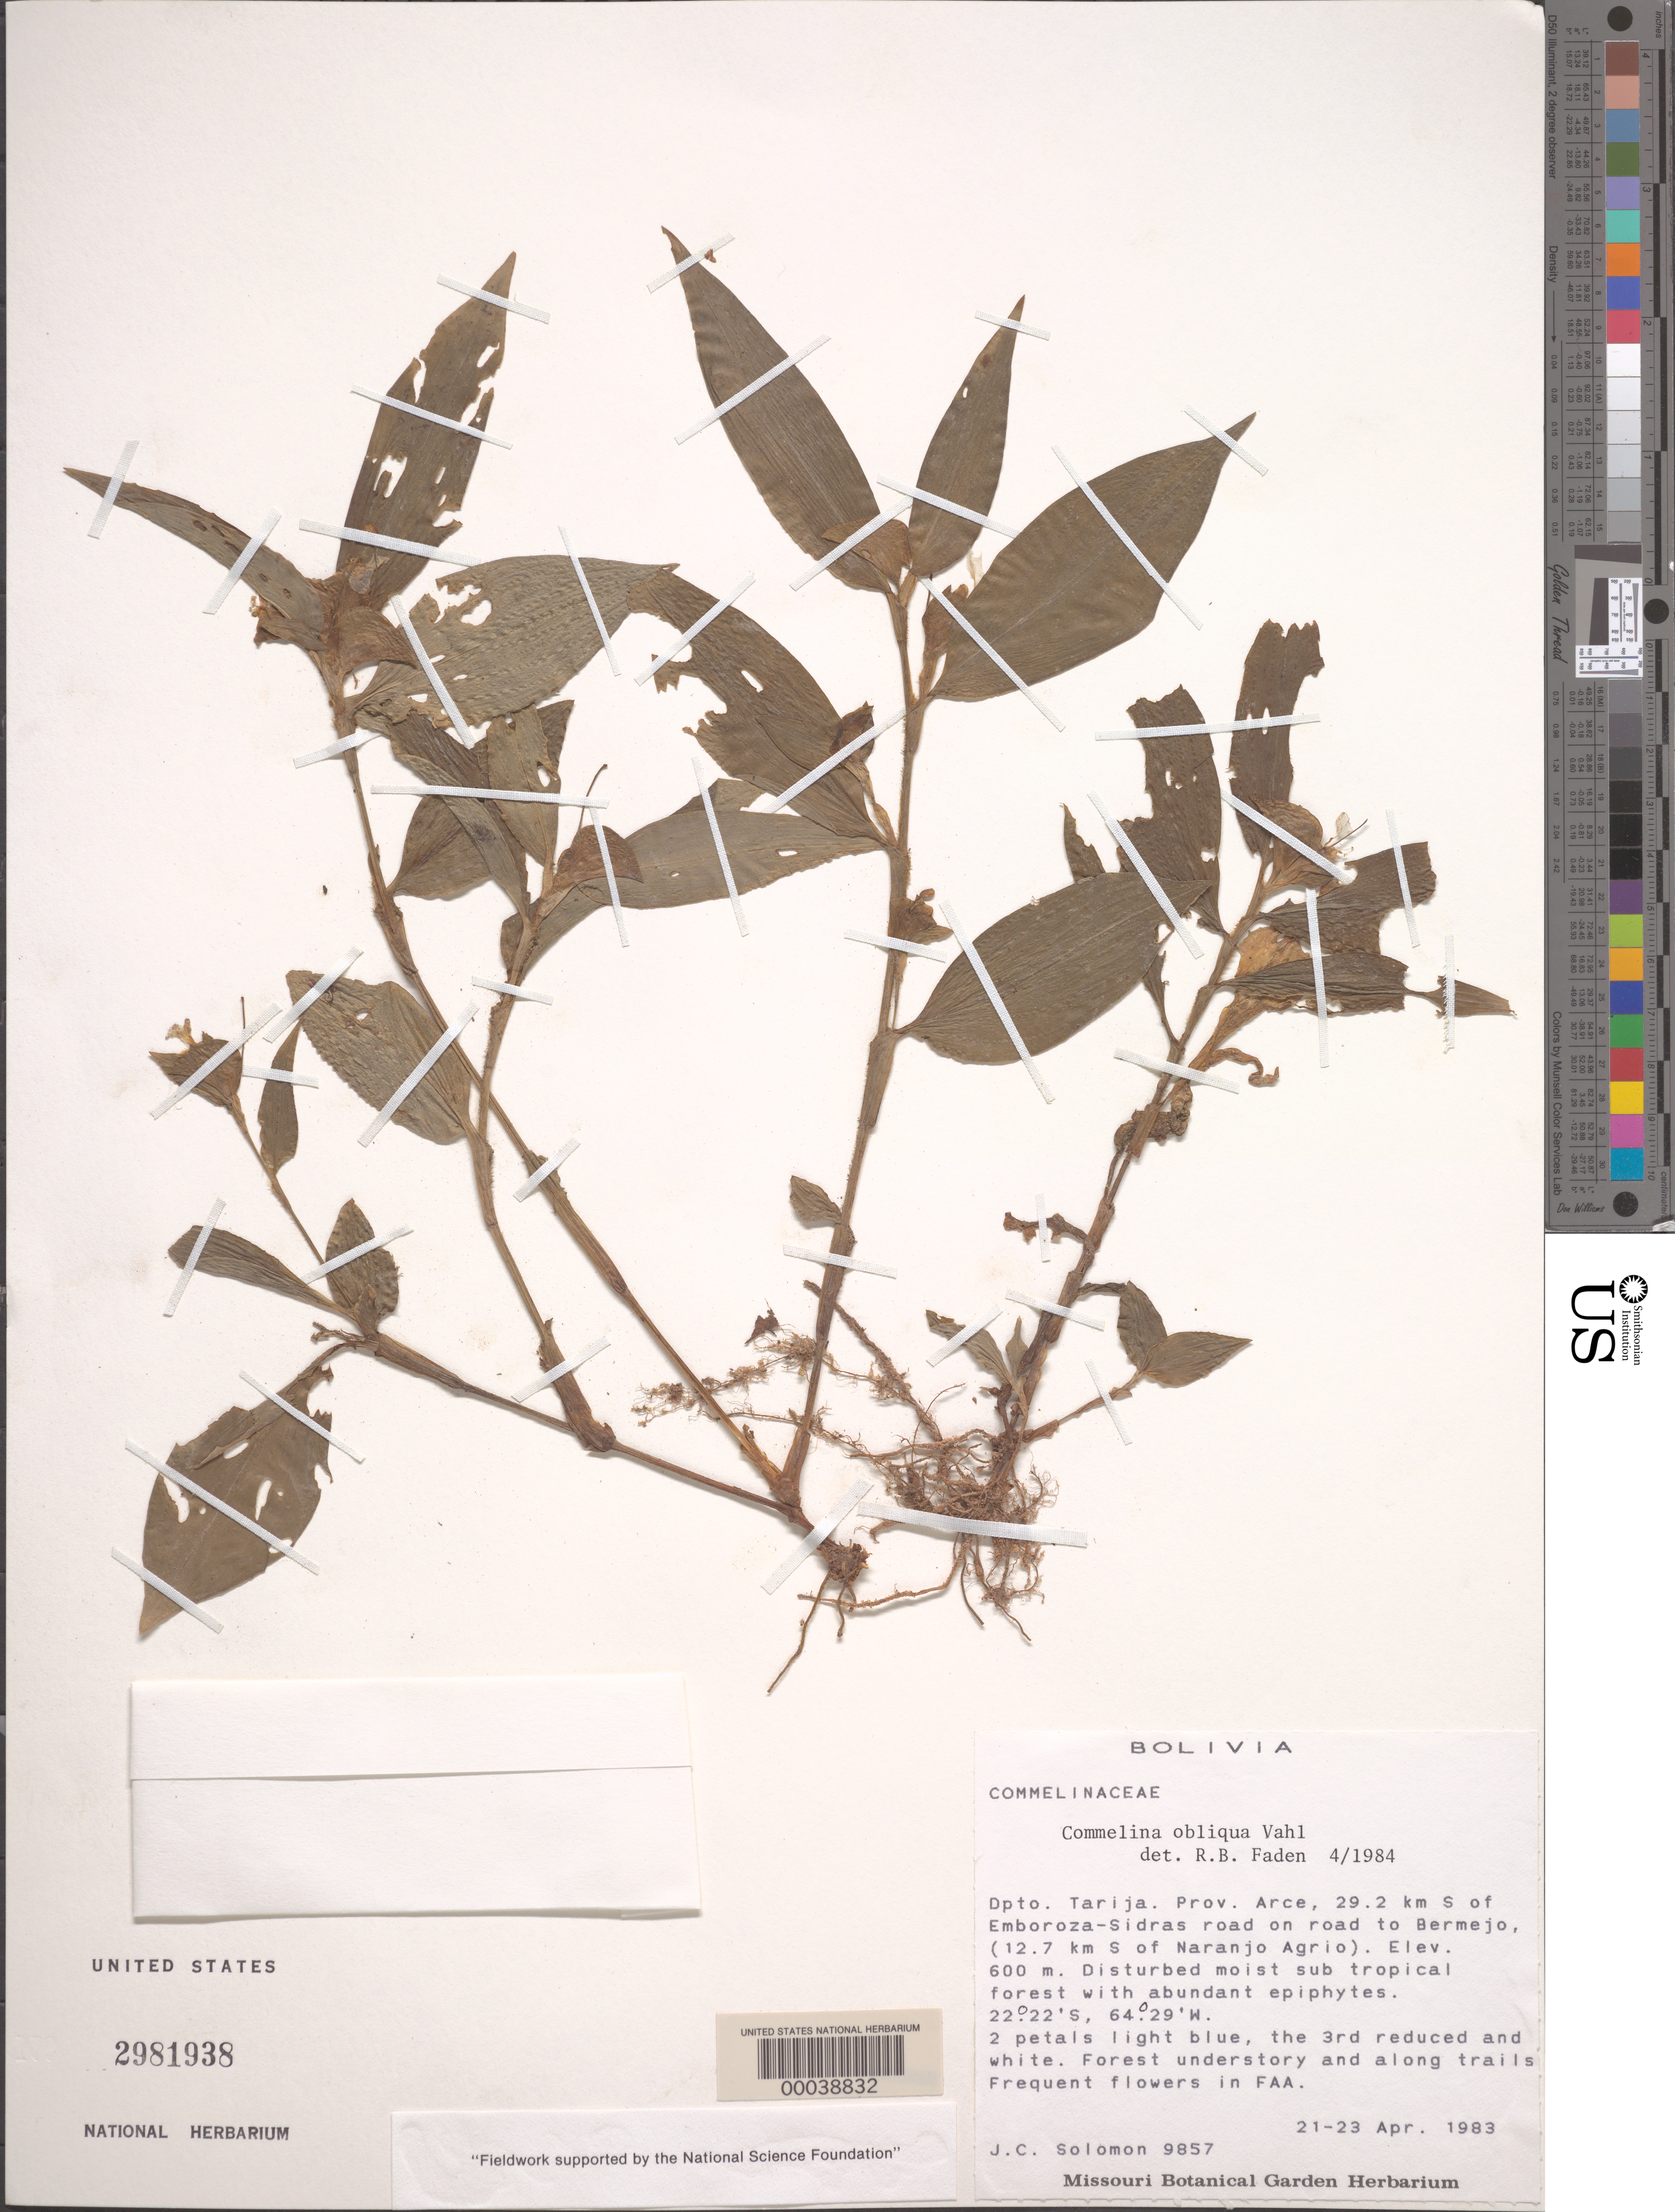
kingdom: Plantae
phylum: Tracheophyta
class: Liliopsida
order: Commelinales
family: Commelinaceae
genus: Commelina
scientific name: Commelina obliqua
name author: Vahl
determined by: Faden, Robert B., (US), Smithsonian Institution - National Museum of Natural History (UNITED STATES)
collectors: J. C. Solomon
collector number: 9857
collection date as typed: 21 Apr 1983 to 23 Apr 1983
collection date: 1983-04-21/1983-04-23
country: Bolivia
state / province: Tarija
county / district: Arce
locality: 29.2 km S of Emboroza-Sidras road on road to Bermejo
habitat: Disturbed moist subtropical forest; understory and trails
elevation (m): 600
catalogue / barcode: US 2981938